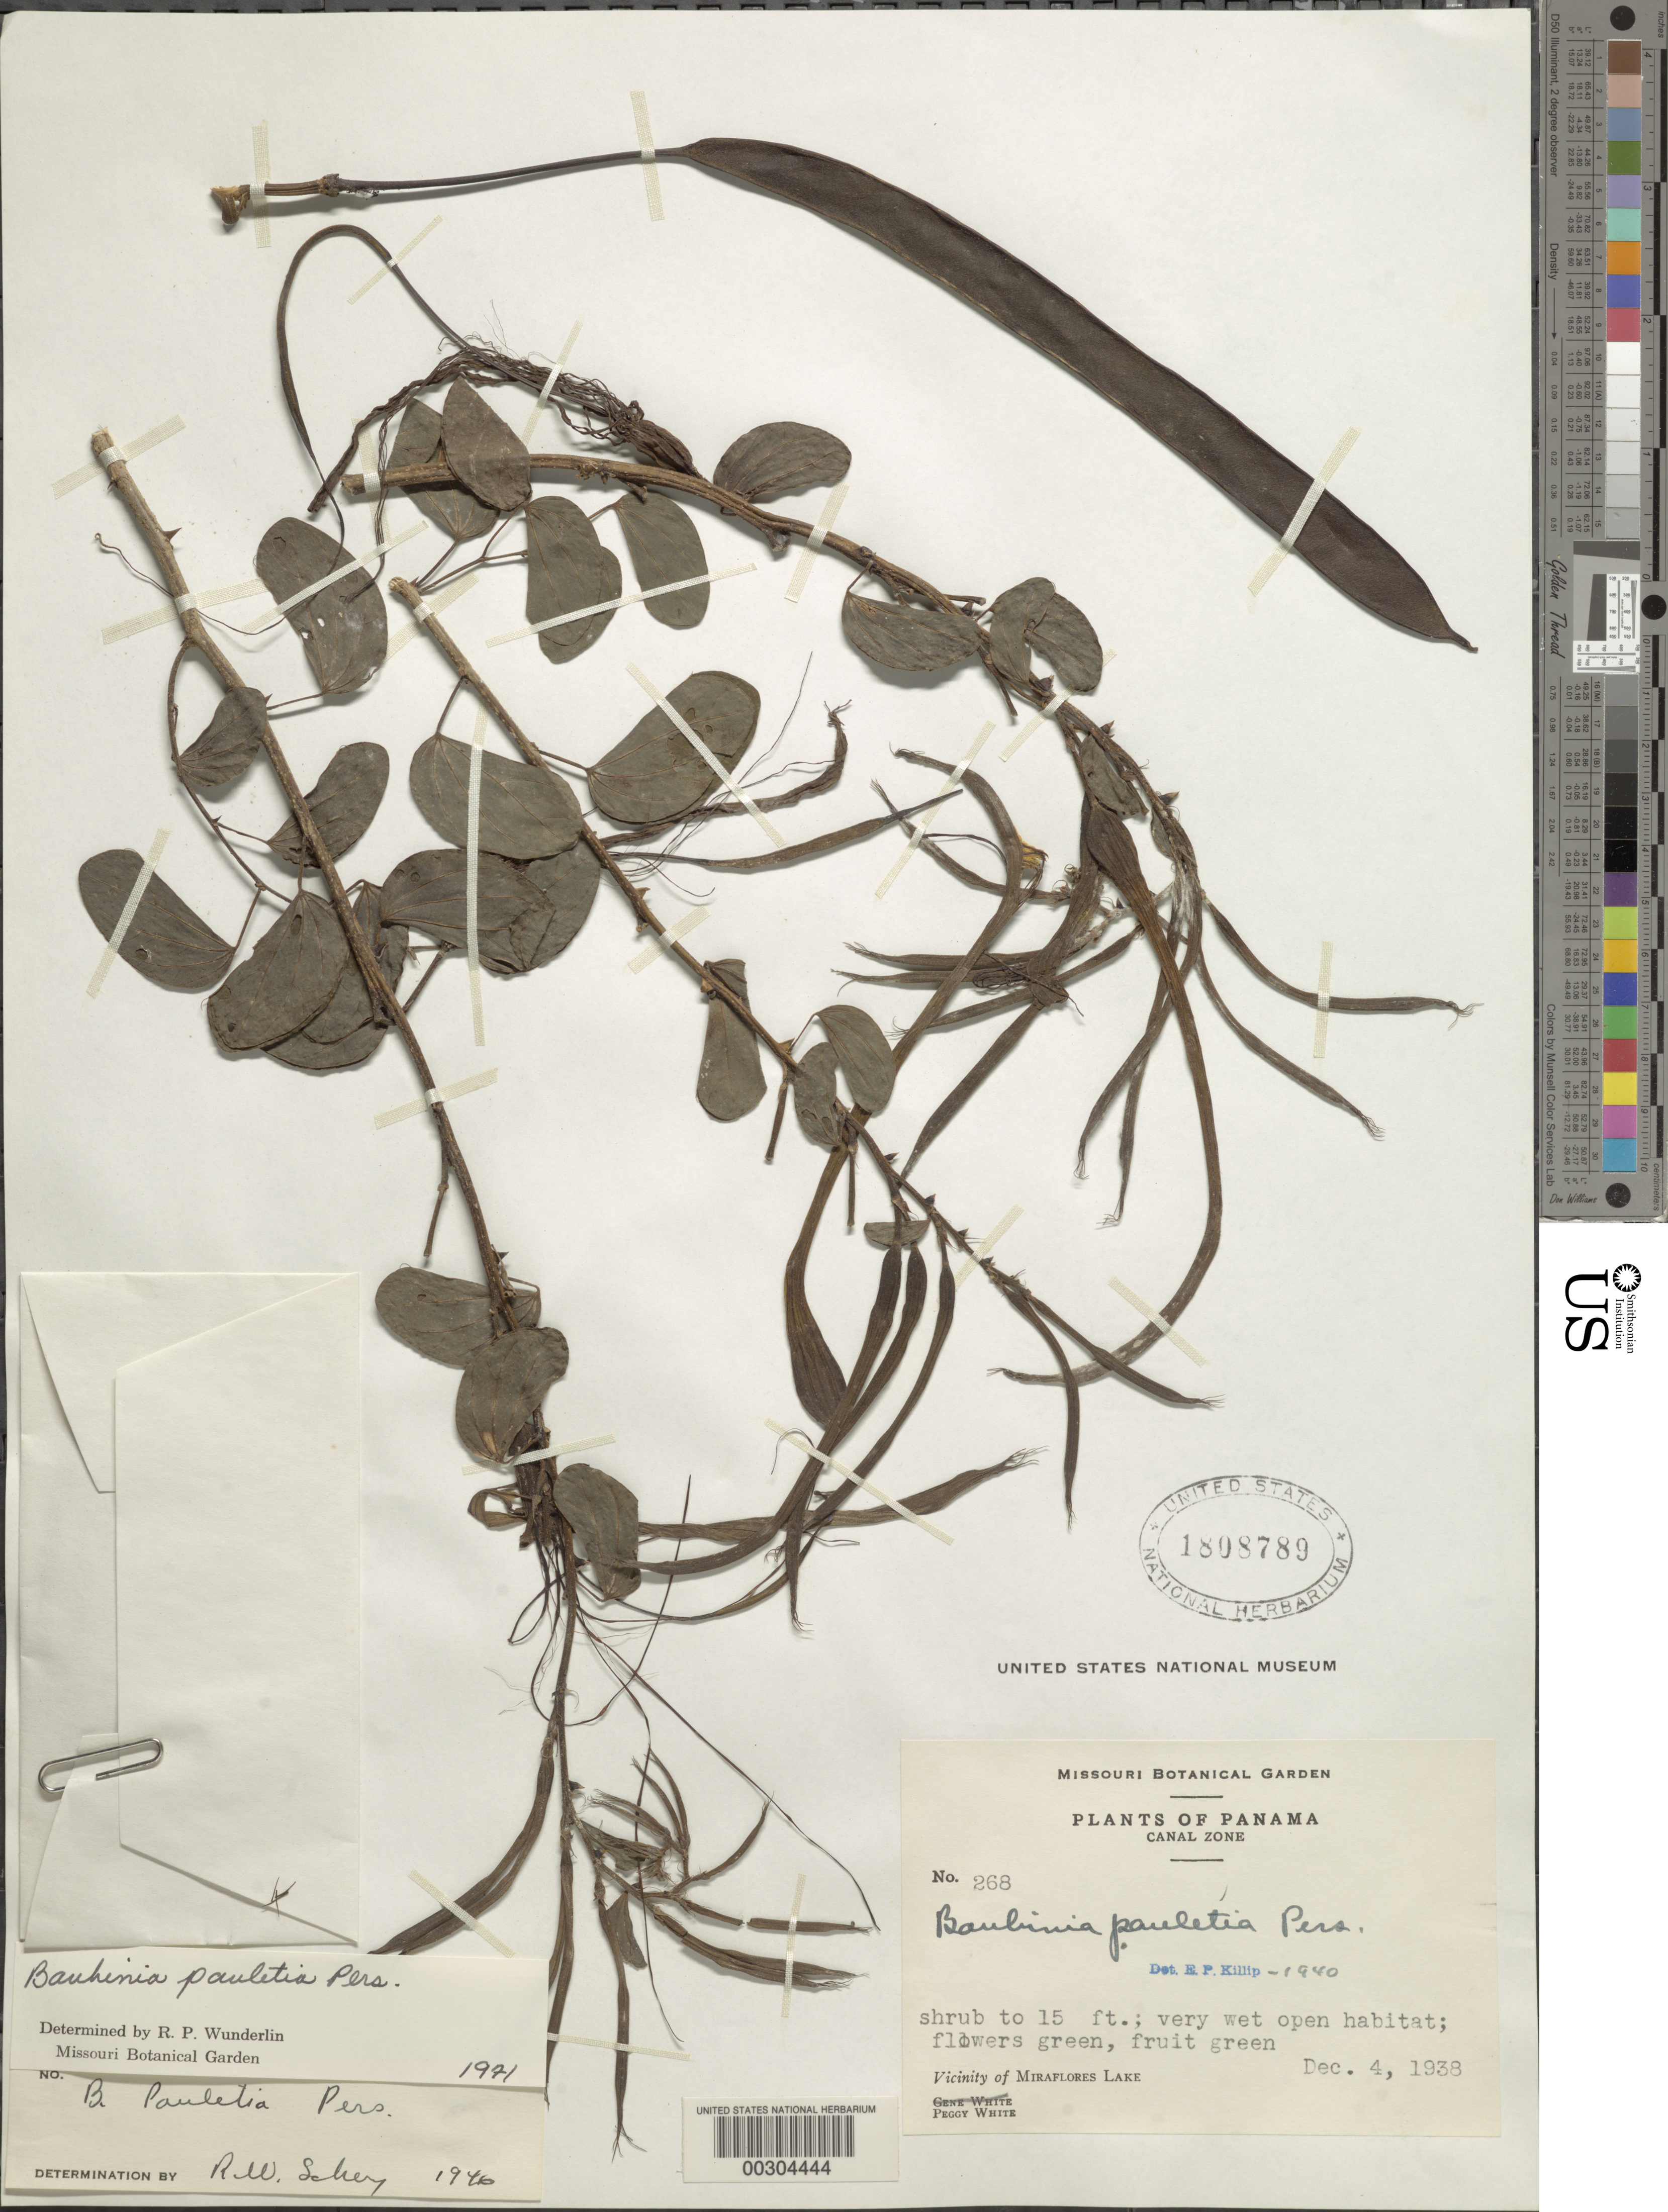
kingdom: Plantae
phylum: Tracheophyta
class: Magnoliopsida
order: Fabales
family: Fabaceae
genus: Bauhinia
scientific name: Bauhinia pauletia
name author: Pers.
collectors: P. White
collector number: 268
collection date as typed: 04 Dec 1938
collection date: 1938-12-04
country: Panama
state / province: Panamá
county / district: Canal Zone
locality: Vicinity of Miraflores Lake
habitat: Very wet open habitat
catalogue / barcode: US 1808789